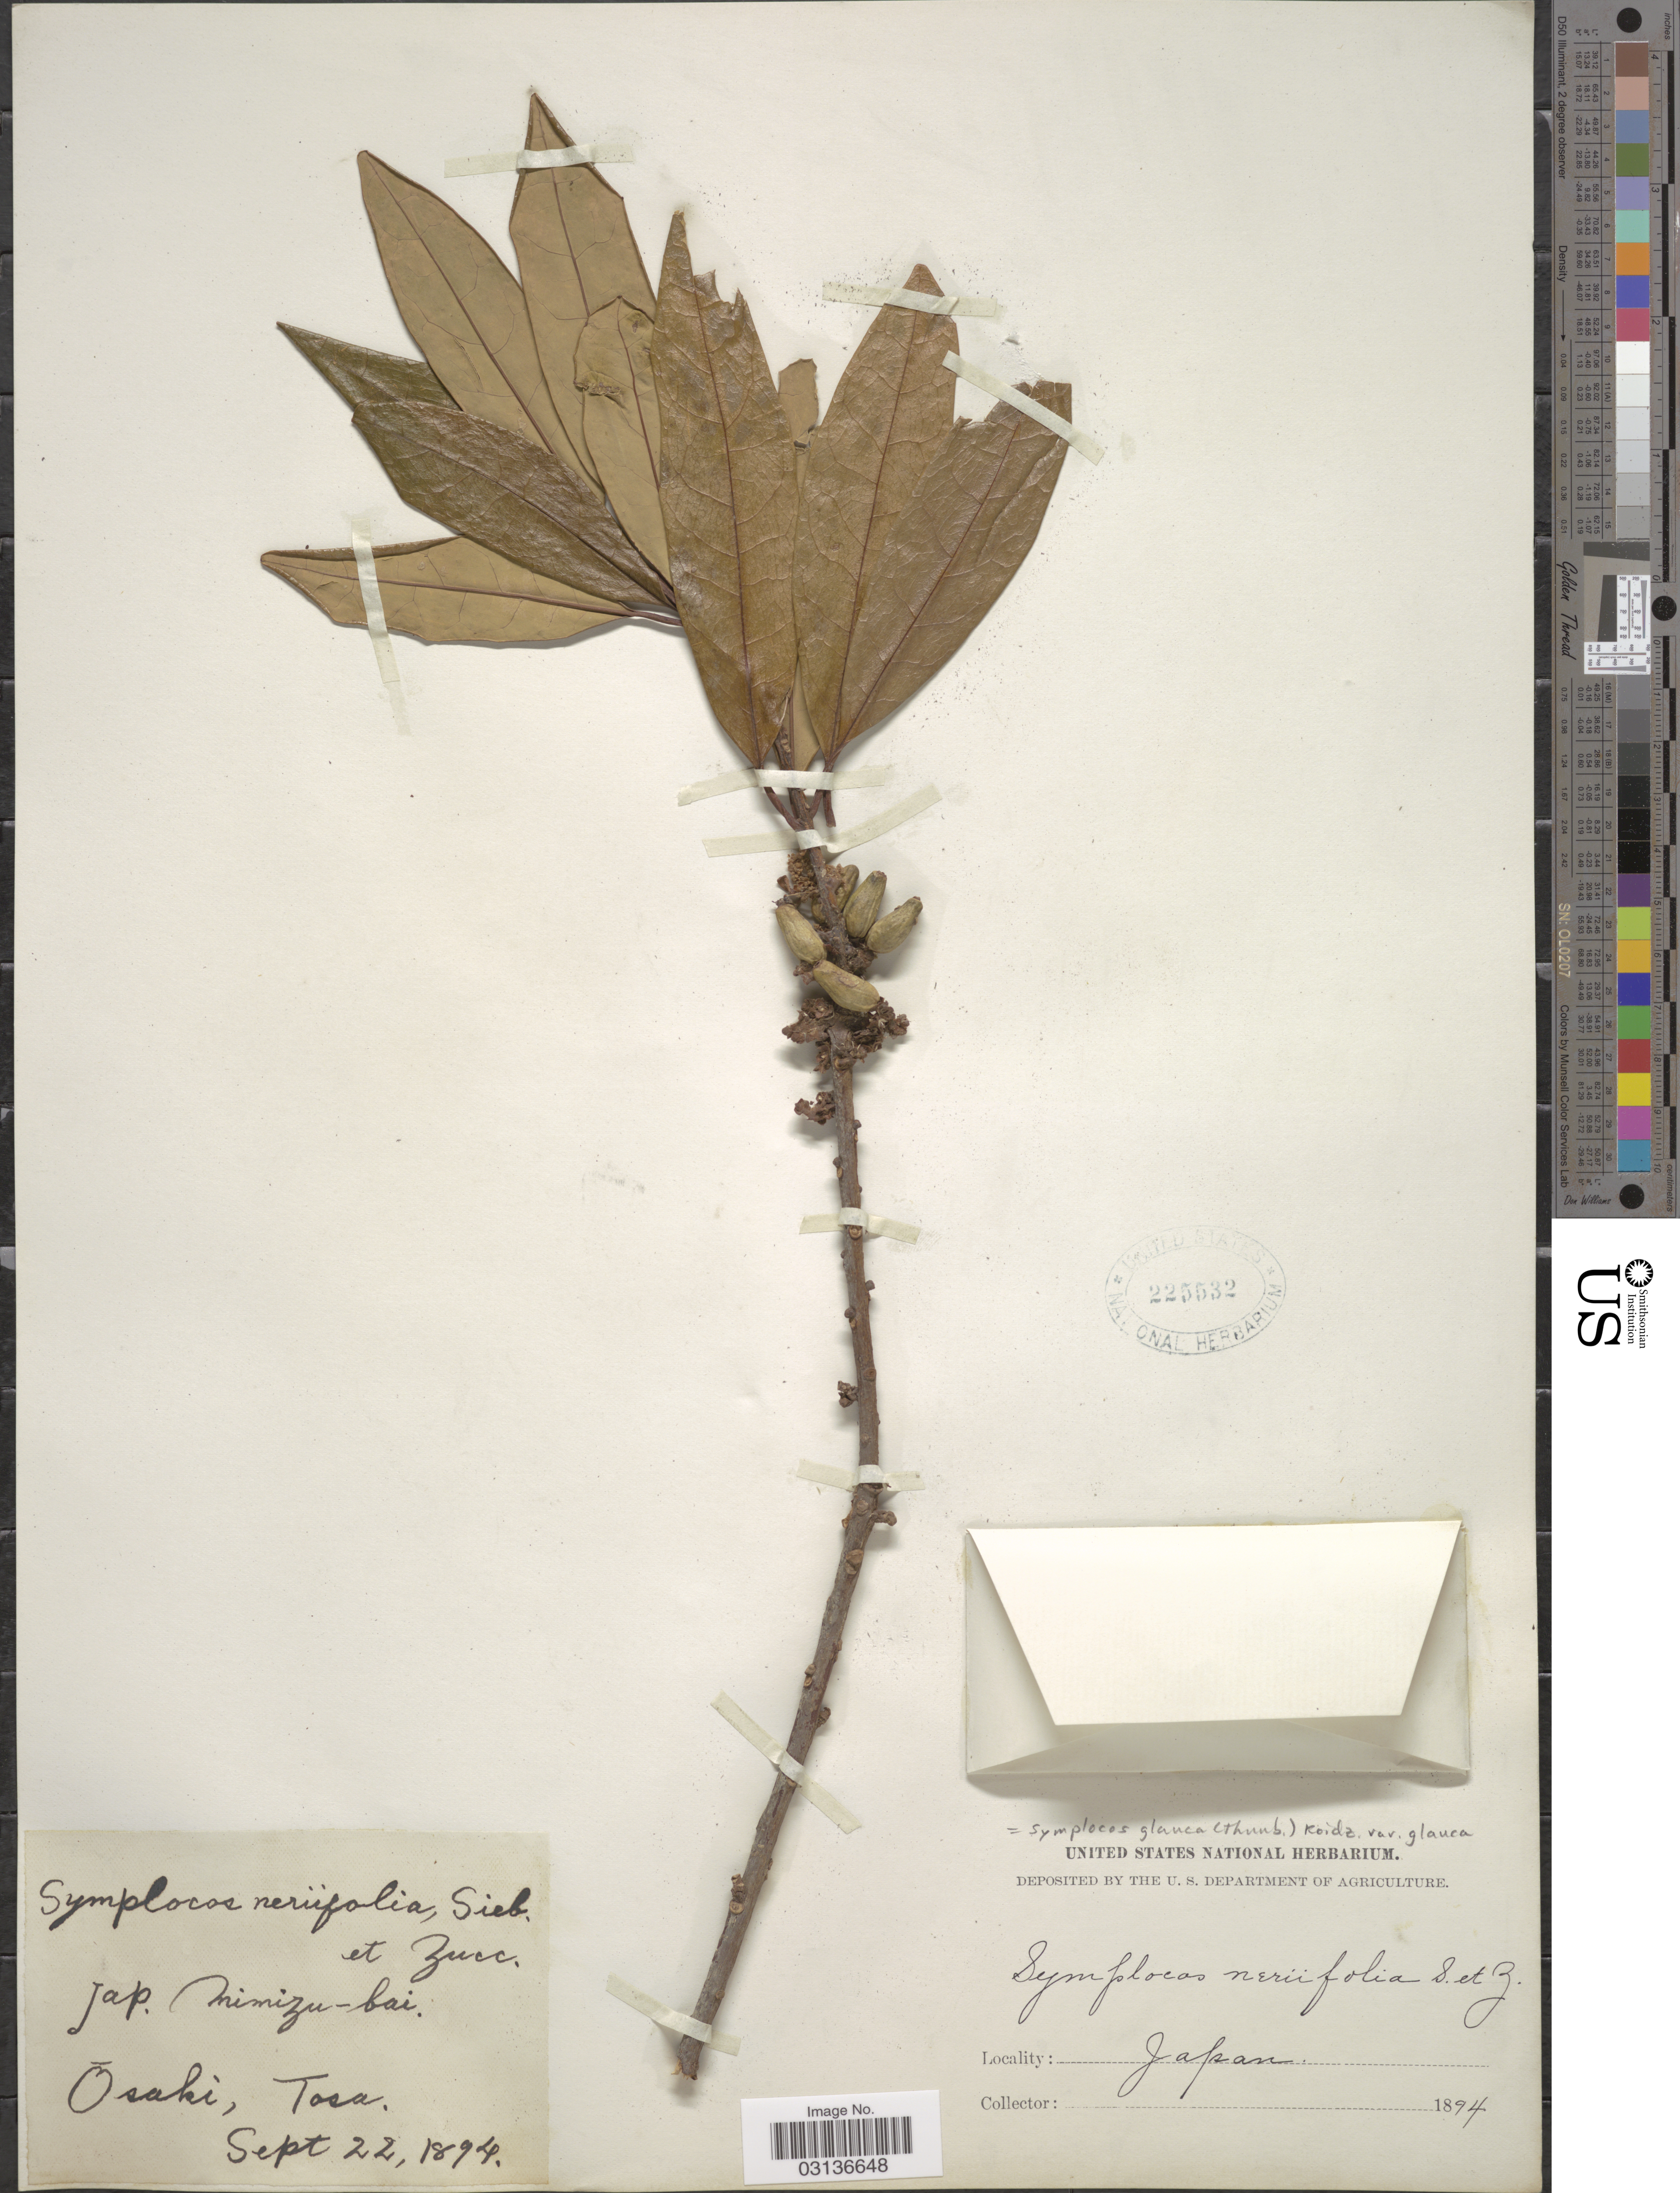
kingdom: Plantae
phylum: Tracheophyta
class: Magnoliopsida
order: Ericales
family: Symplocaceae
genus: Symplocos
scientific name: Symplocos glauca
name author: (Thunb.) Koidz.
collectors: ex herb. United States National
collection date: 1894-09-22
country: Japan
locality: Õsaki, Tosa.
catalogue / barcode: US 225532